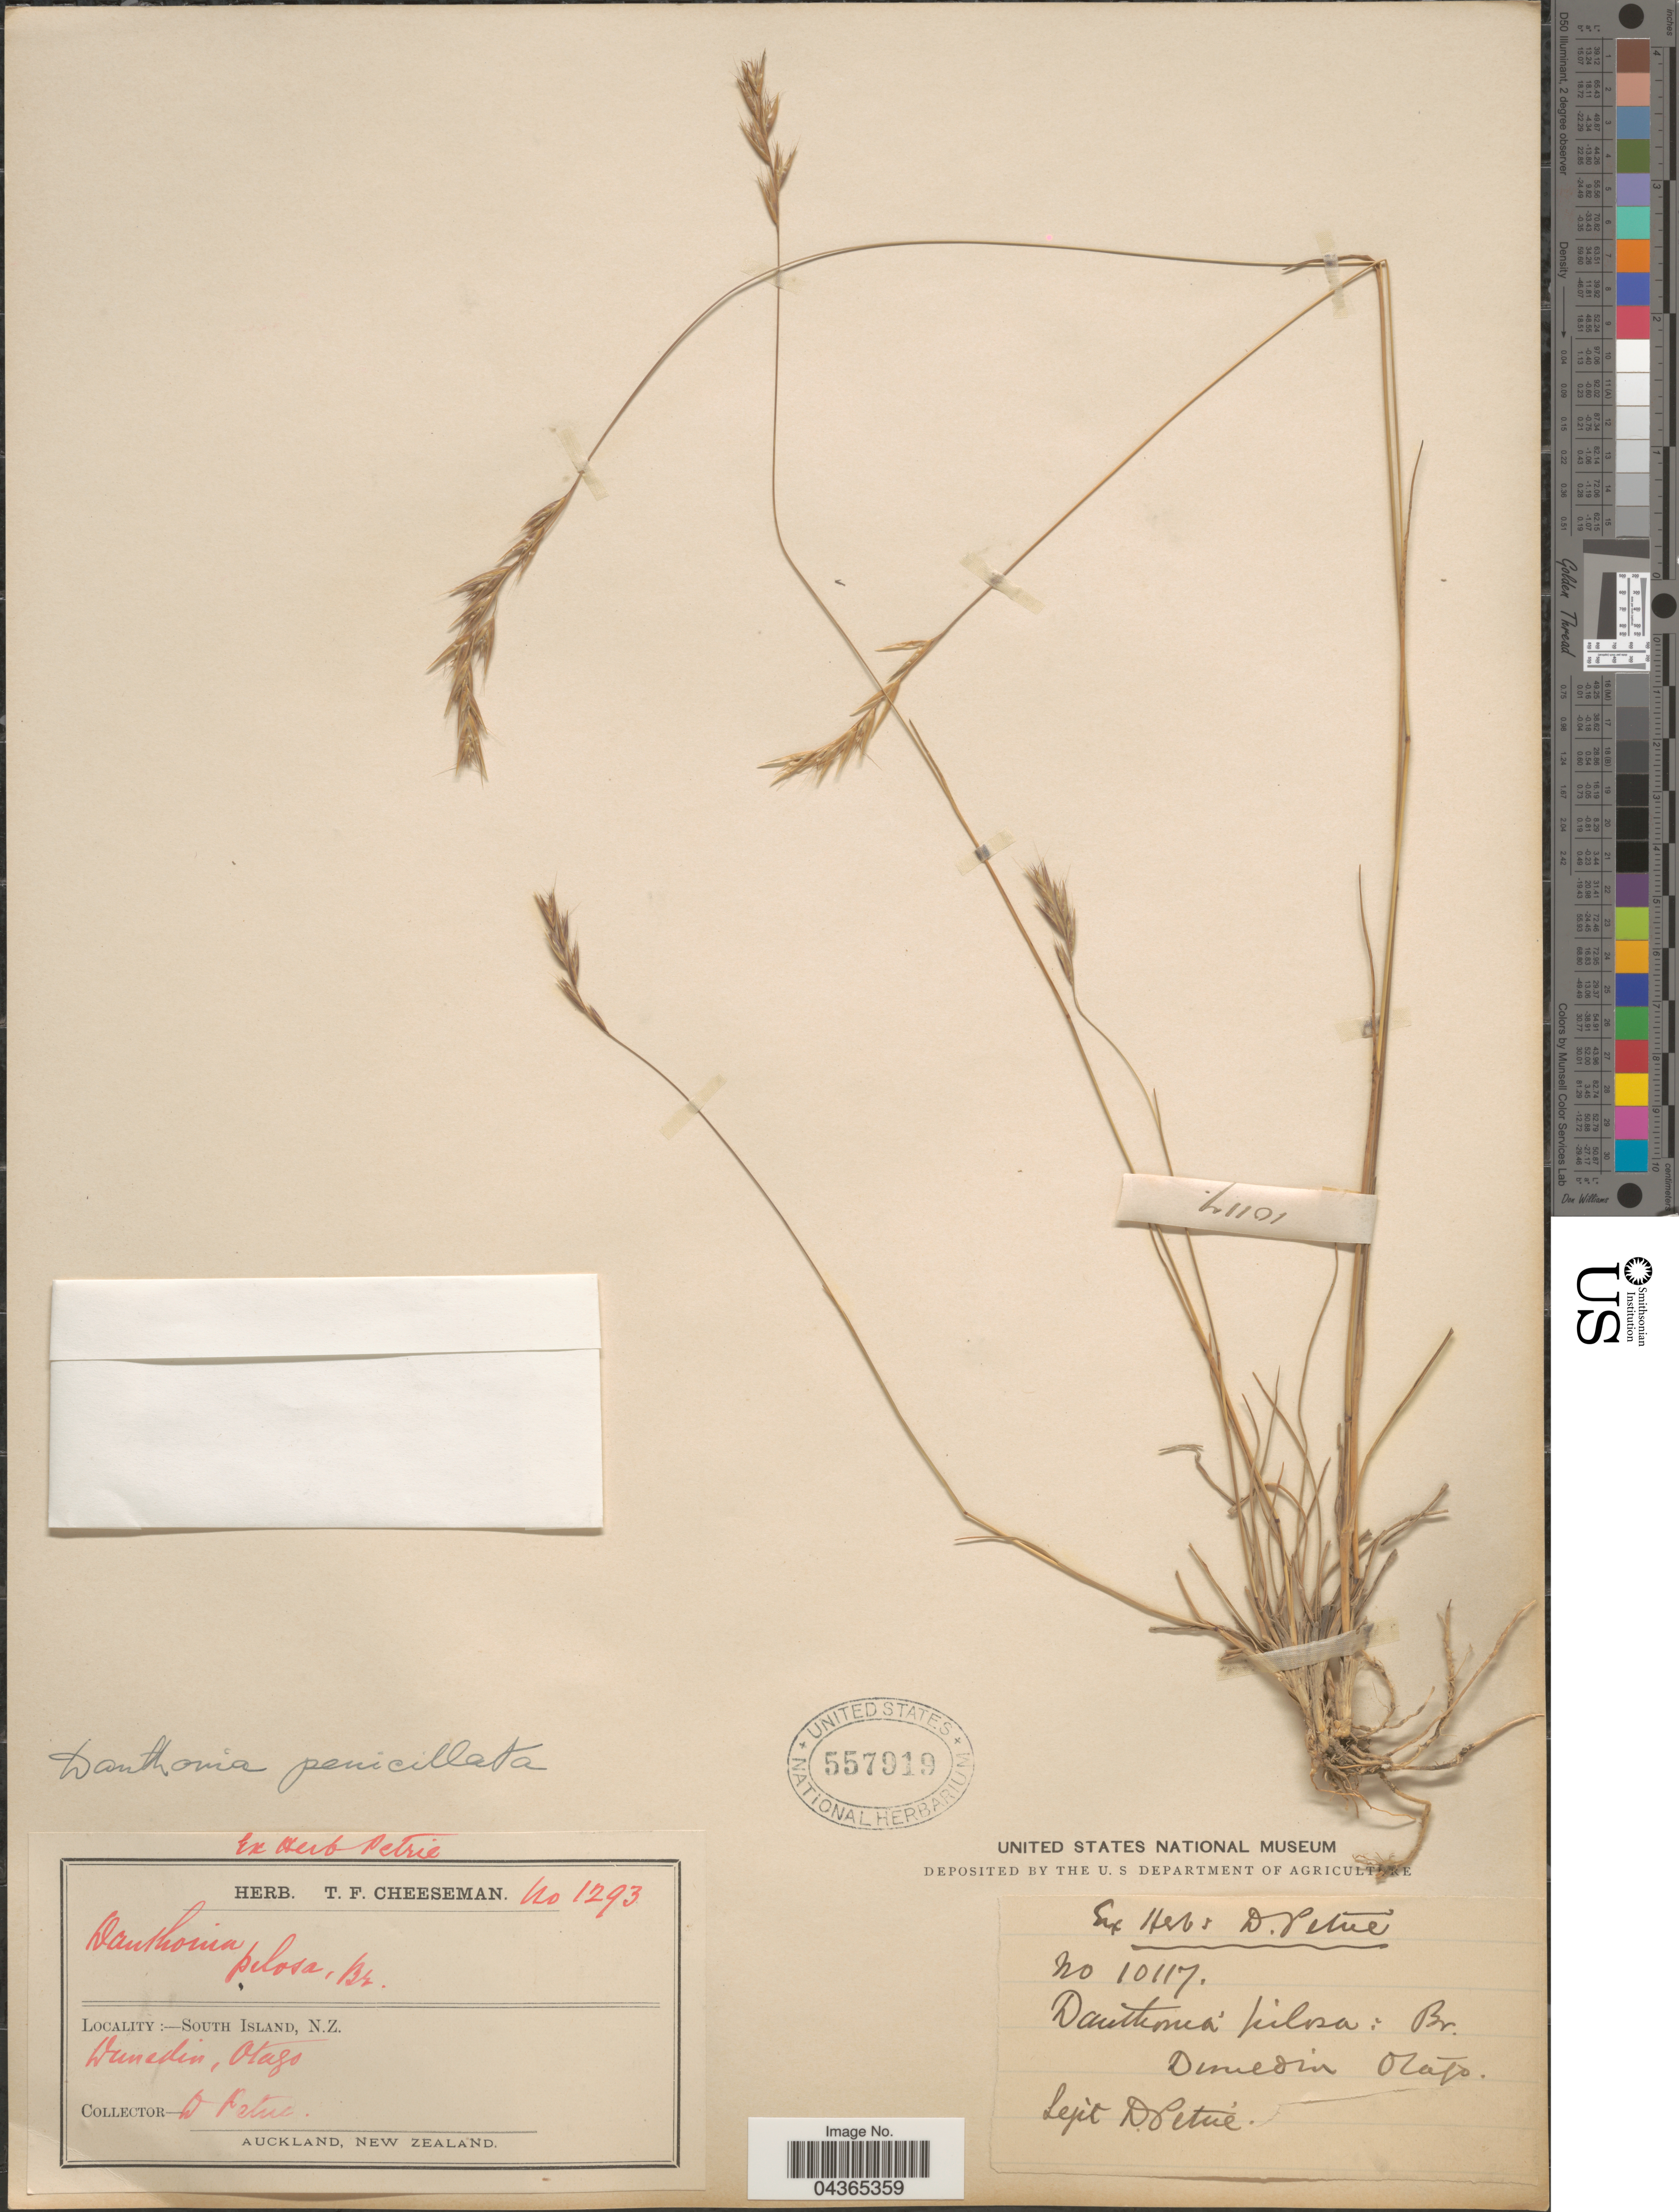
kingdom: Plantae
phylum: Tracheophyta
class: Liliopsida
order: Poales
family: Poaceae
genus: Rytidosperma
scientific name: Rytidosperma penicillatum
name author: (Labill.) Connor & Edgar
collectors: D. Petrie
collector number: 1293/10117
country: New Zealand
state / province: Otago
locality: South Island. Dunedin.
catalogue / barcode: US 557919